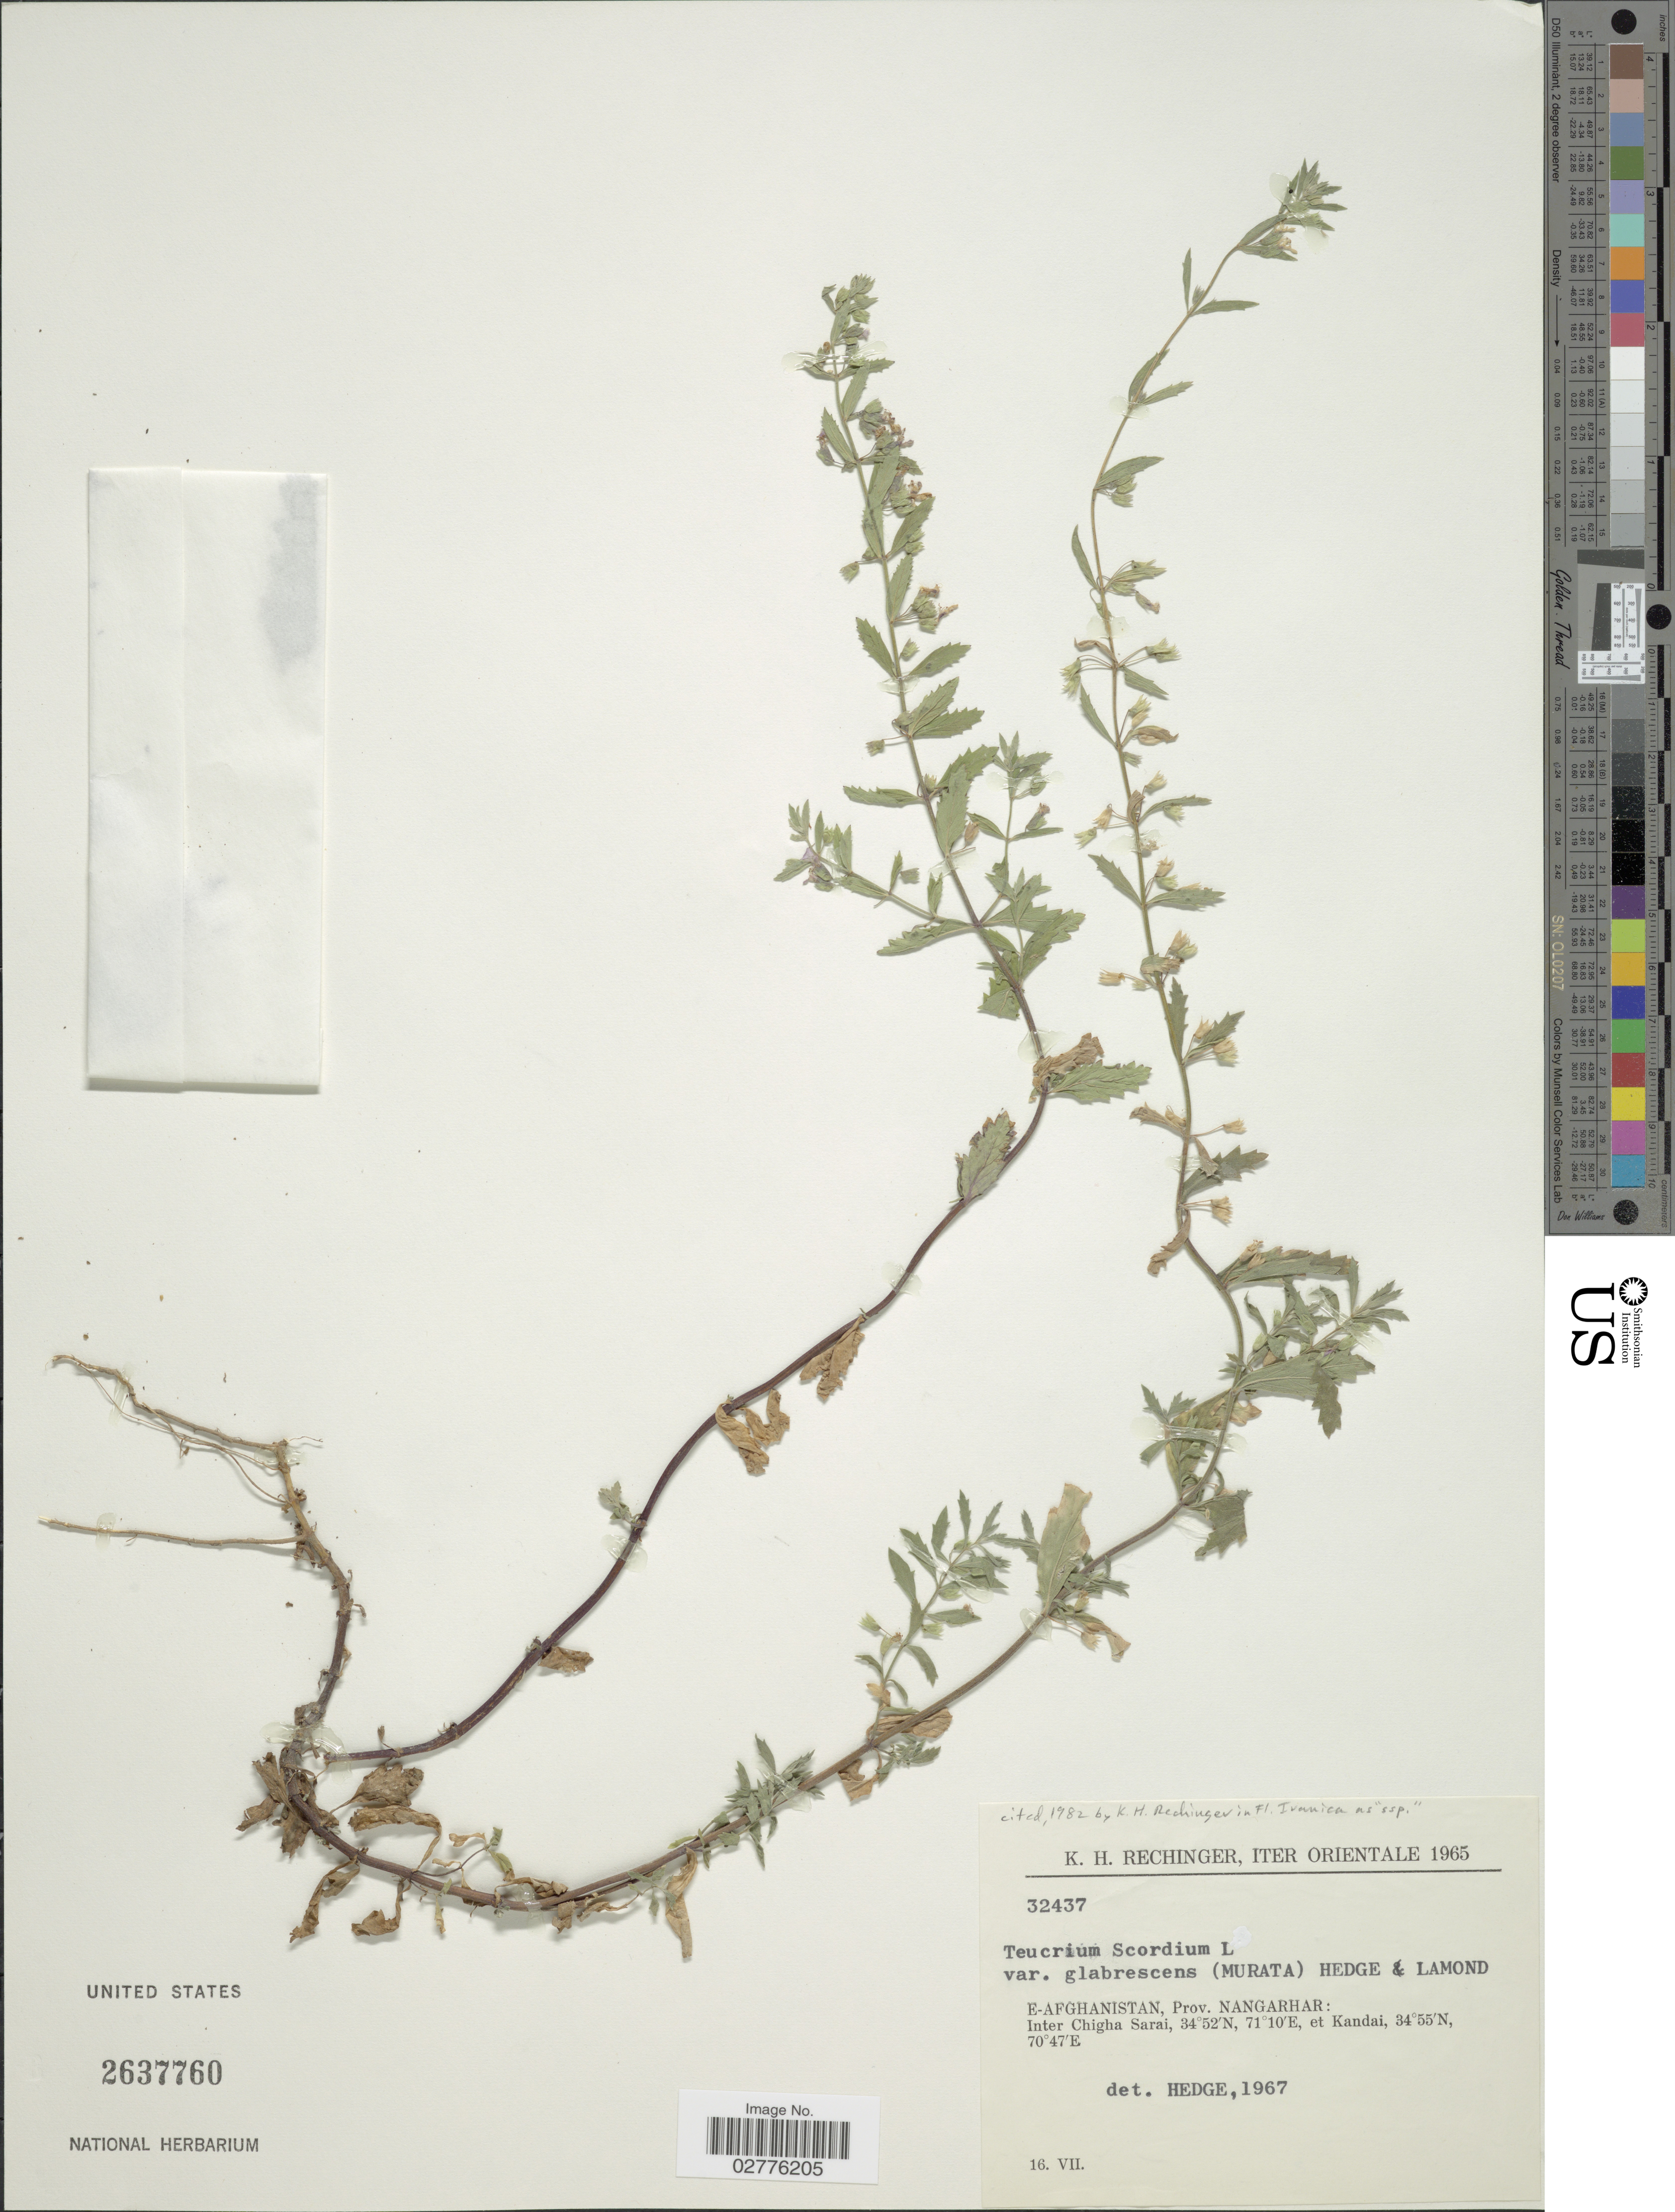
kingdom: Plantae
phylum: Tracheophyta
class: Magnoliopsida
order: Lamiales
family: Lamiaceae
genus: Teucrium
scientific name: Teucrium scordium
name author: L.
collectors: K. H. Rechinger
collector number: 32437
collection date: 1965-07-16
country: Afghanistan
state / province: Nangrahar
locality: Orientale, E-Afghanistan, Prov. Nangarhar: Inter Chigha Sarai, et Kandai.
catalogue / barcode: US 2637760